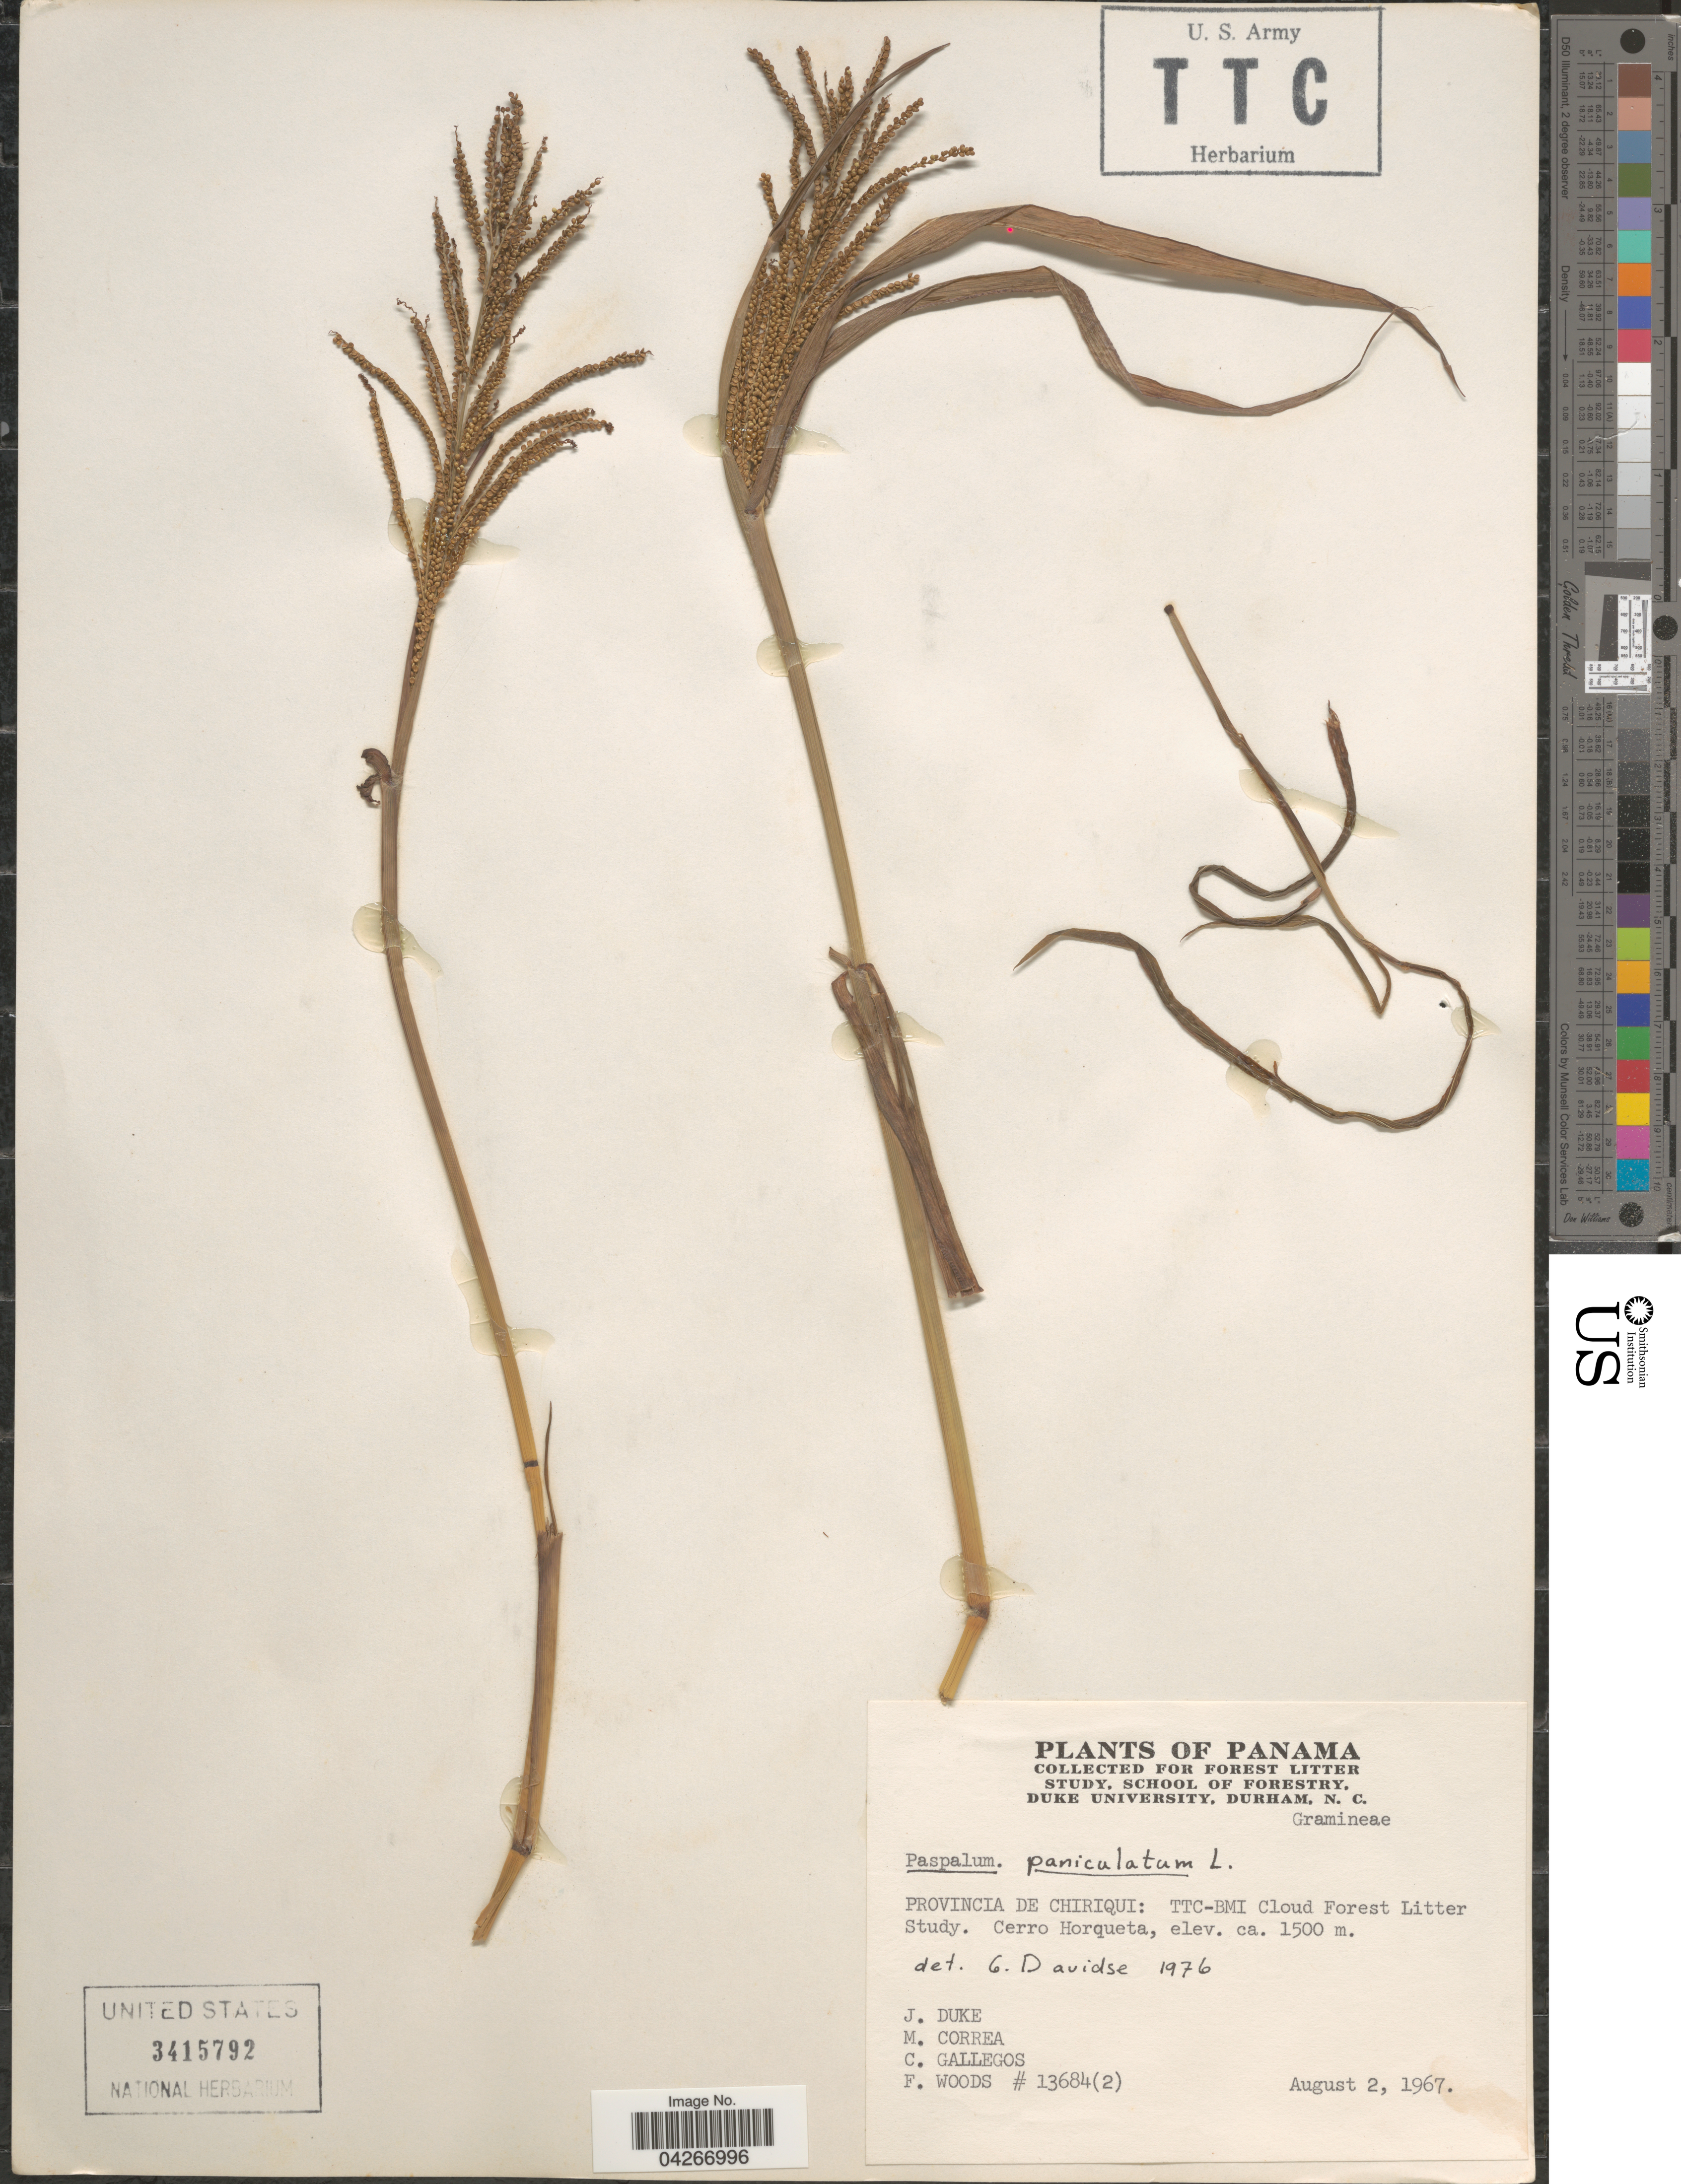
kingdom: Plantae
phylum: Tracheophyta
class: Liliopsida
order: Poales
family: Poaceae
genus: Paspalum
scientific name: Paspalum paniculatum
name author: L.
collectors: J. Duke, M. Correa, C. Gallegos & F. Woods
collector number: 13684 (2)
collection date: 1967-08-02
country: Panama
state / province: Chiriqui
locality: TTC-BMI Cloud Forest Litter Study. Cerro Horqueta.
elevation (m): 1500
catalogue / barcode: US 3415792